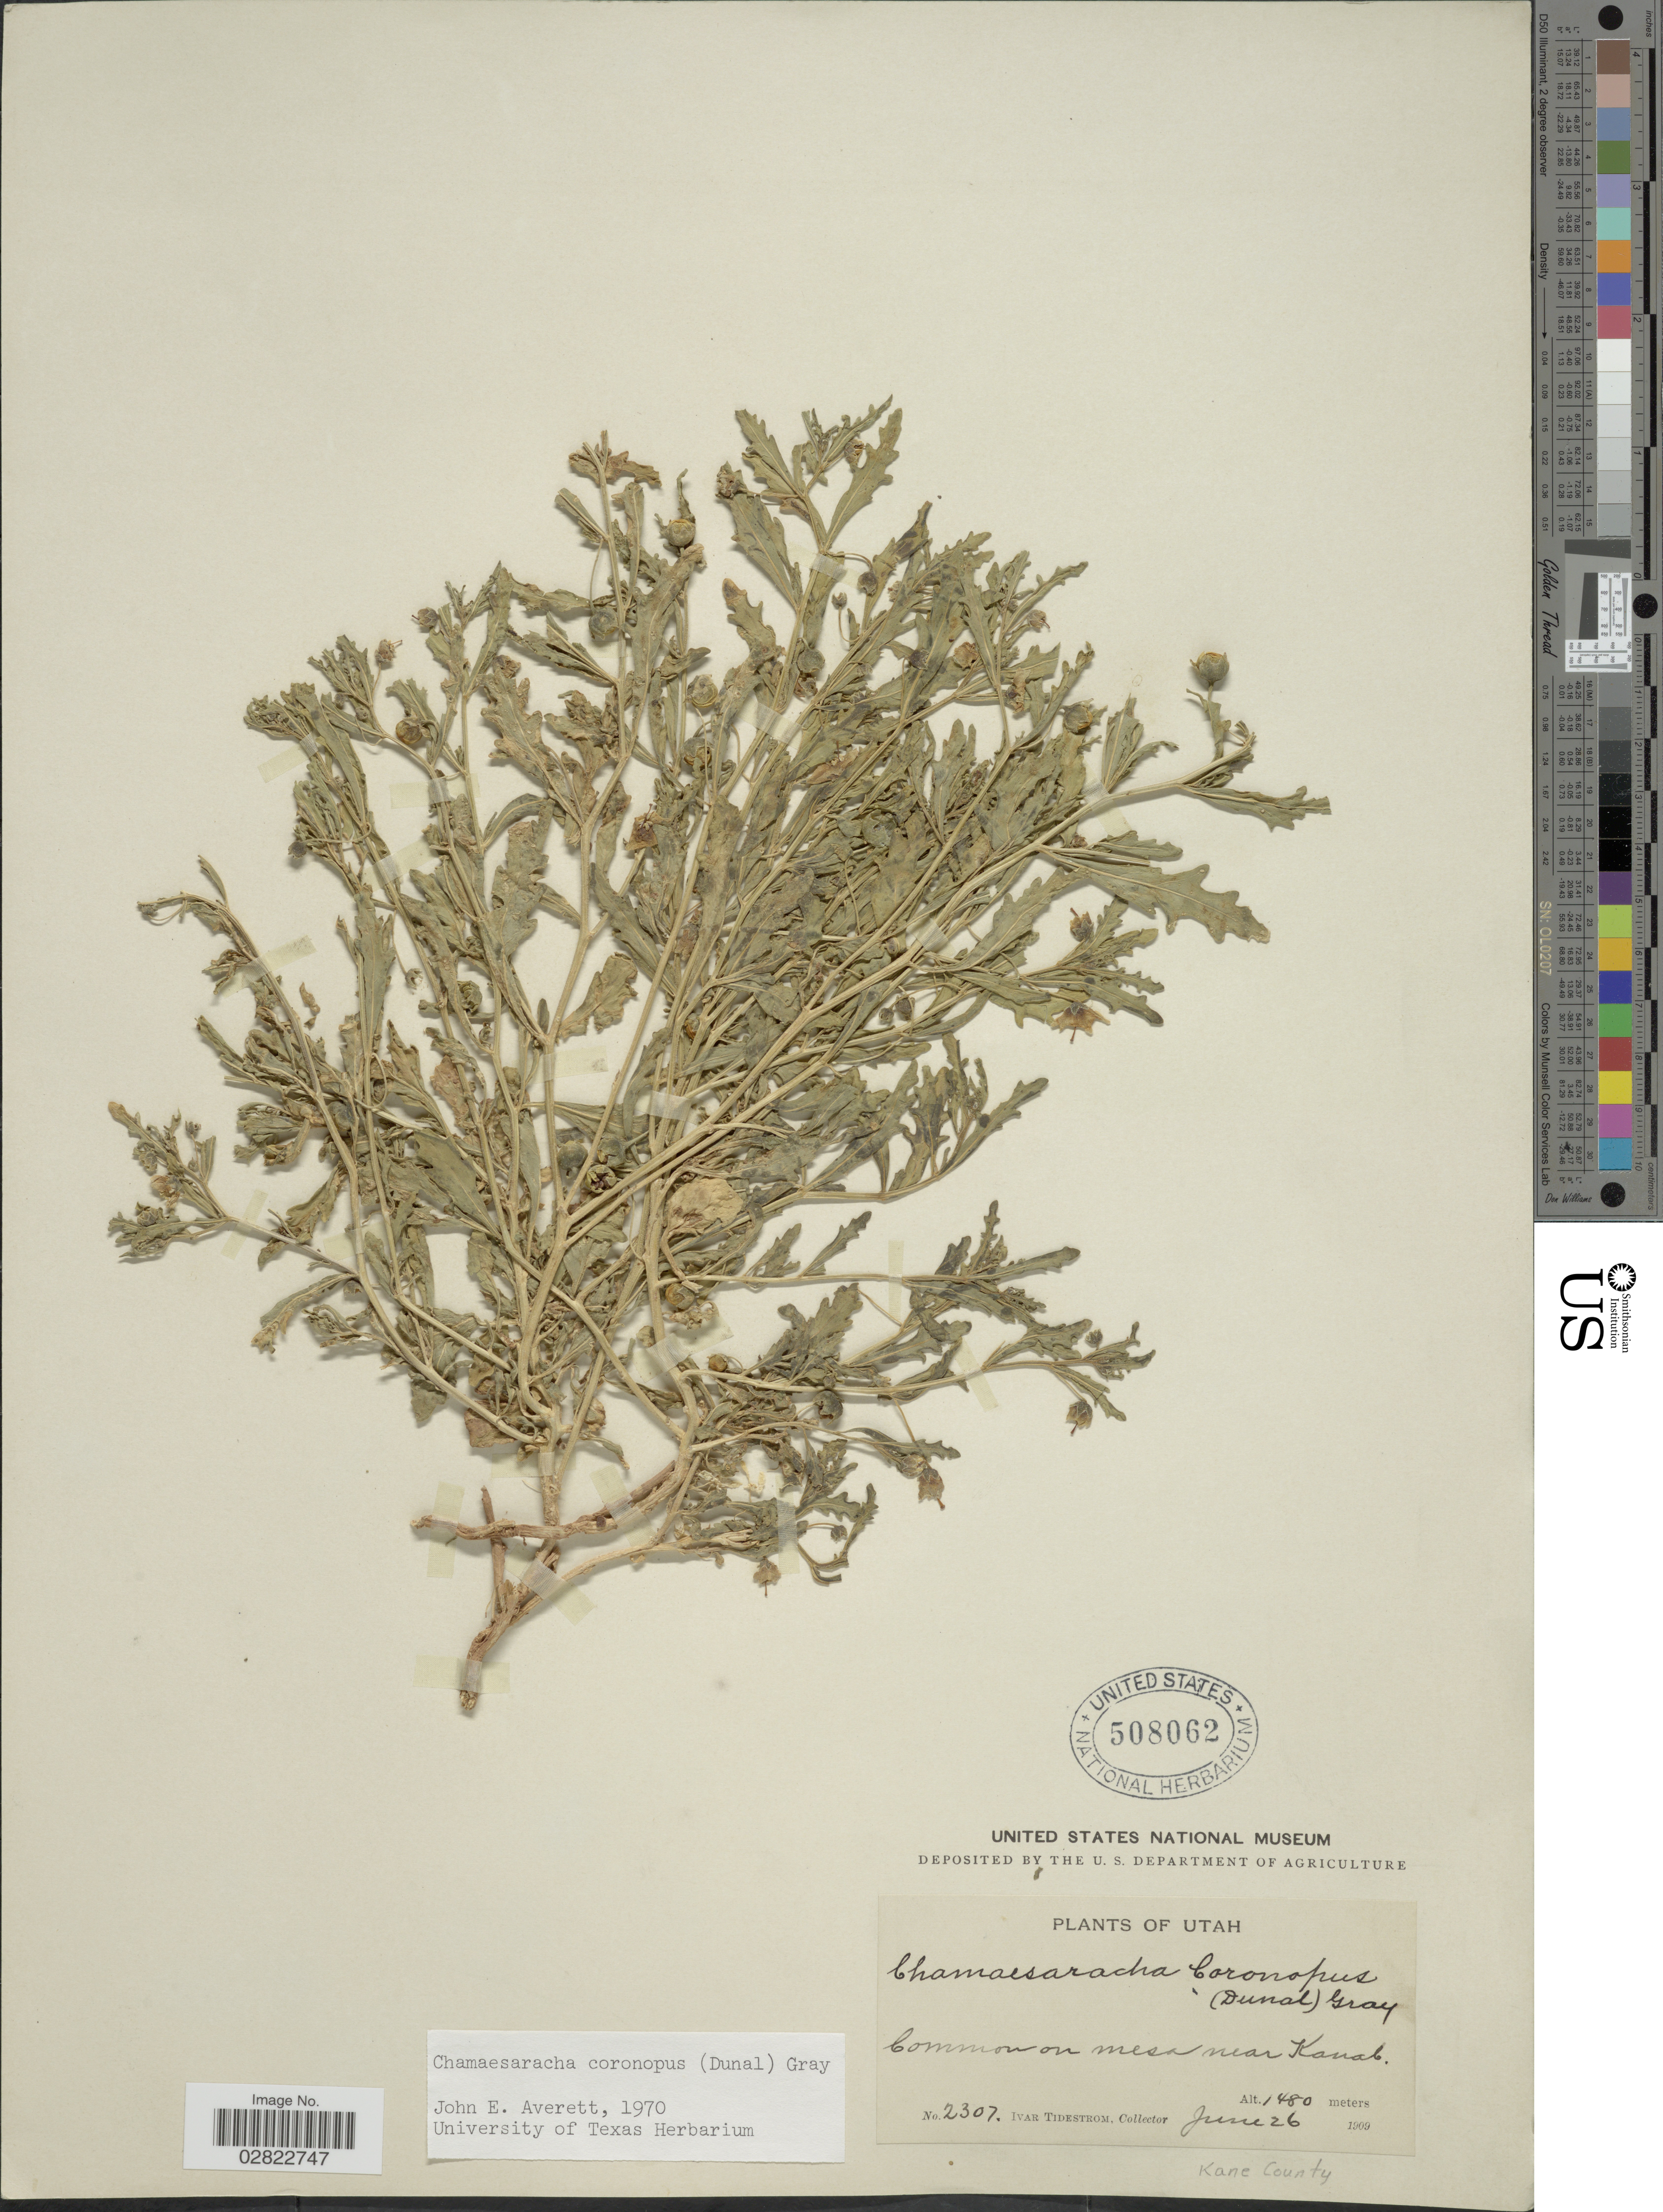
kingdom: Plantae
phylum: Tracheophyta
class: Magnoliopsida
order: Solanales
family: Solanaceae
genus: Chamaesaracha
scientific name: Chamaesaracha coronopus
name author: (Dunal) A. Gray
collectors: I. F. Tidestrom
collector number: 2307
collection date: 1909-06-26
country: United States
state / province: Utah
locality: Common on mesa near Kanab. Kane County.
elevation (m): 1480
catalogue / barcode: US 508062